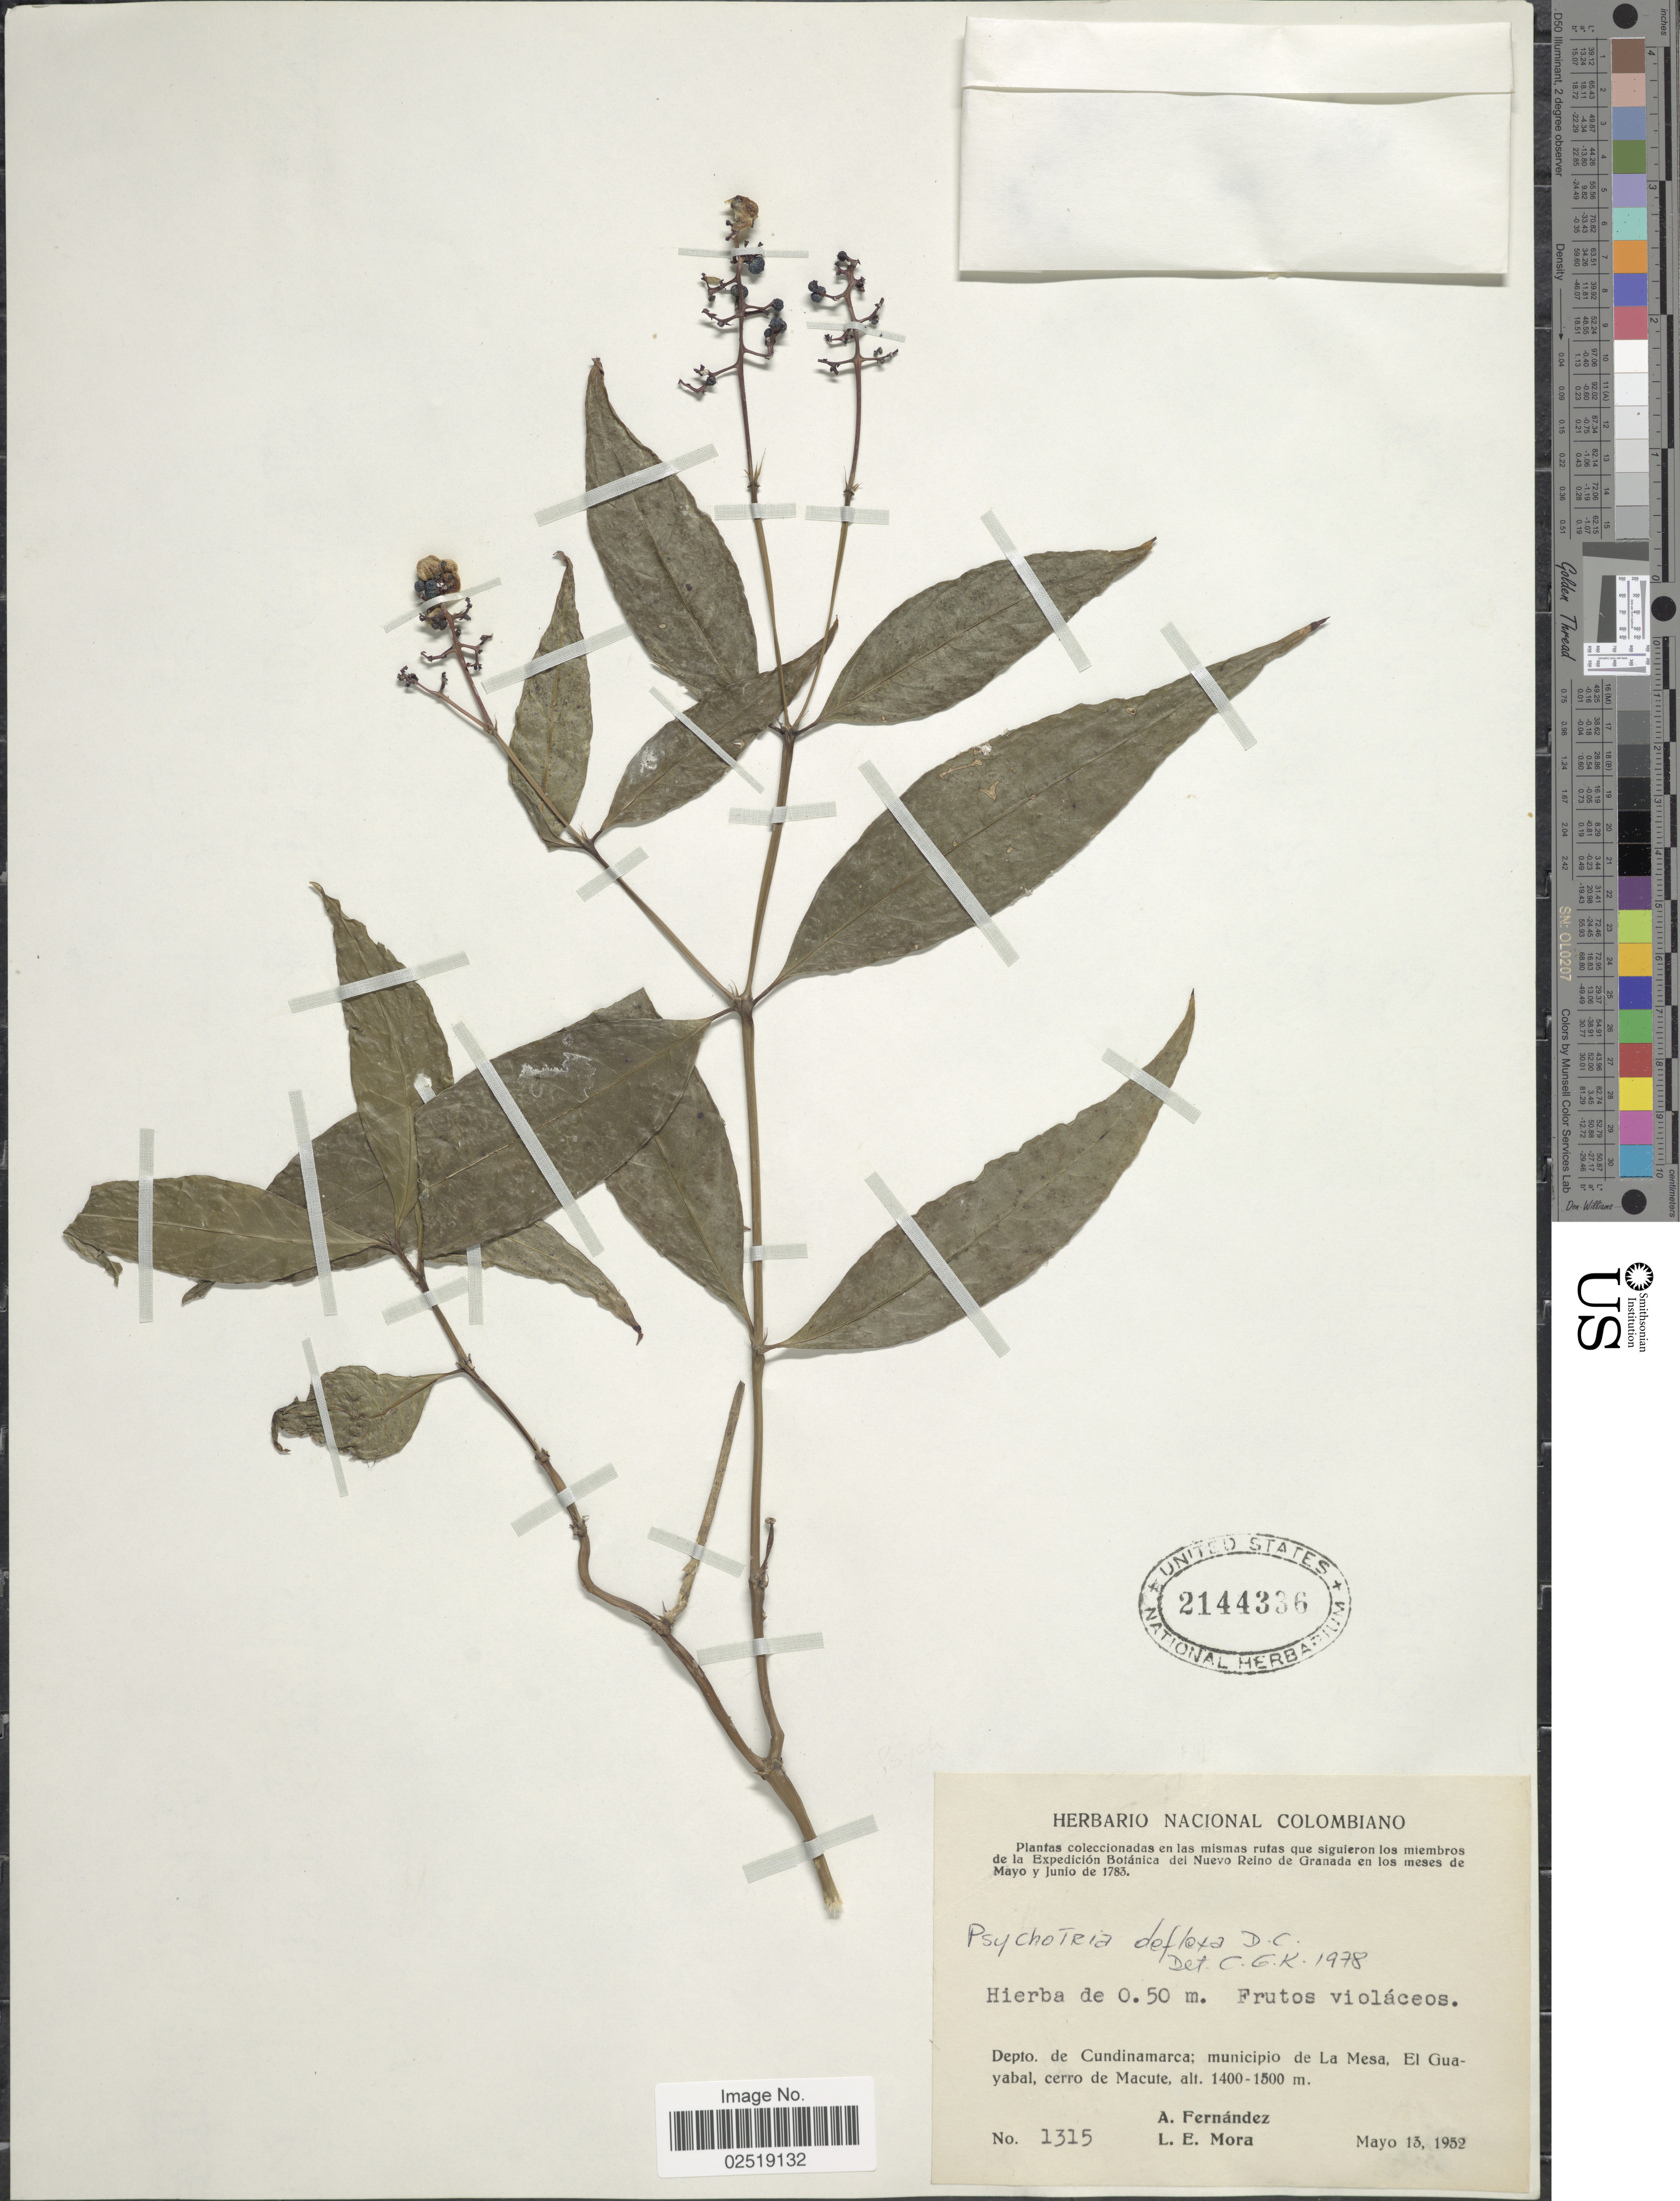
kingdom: Plantae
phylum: Tracheophyta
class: Magnoliopsida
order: Gentianales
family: Rubiaceae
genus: Psychotria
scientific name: Psychotria deflexa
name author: DC.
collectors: A. Fernández & L. Mora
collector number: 1315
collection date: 1952-05-13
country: Colombia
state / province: Cundinamarca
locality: Depto. de Cundinamarca; municipio de La Mesa, El Guayabal, cerro de Macute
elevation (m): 1400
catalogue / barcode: US 2144336